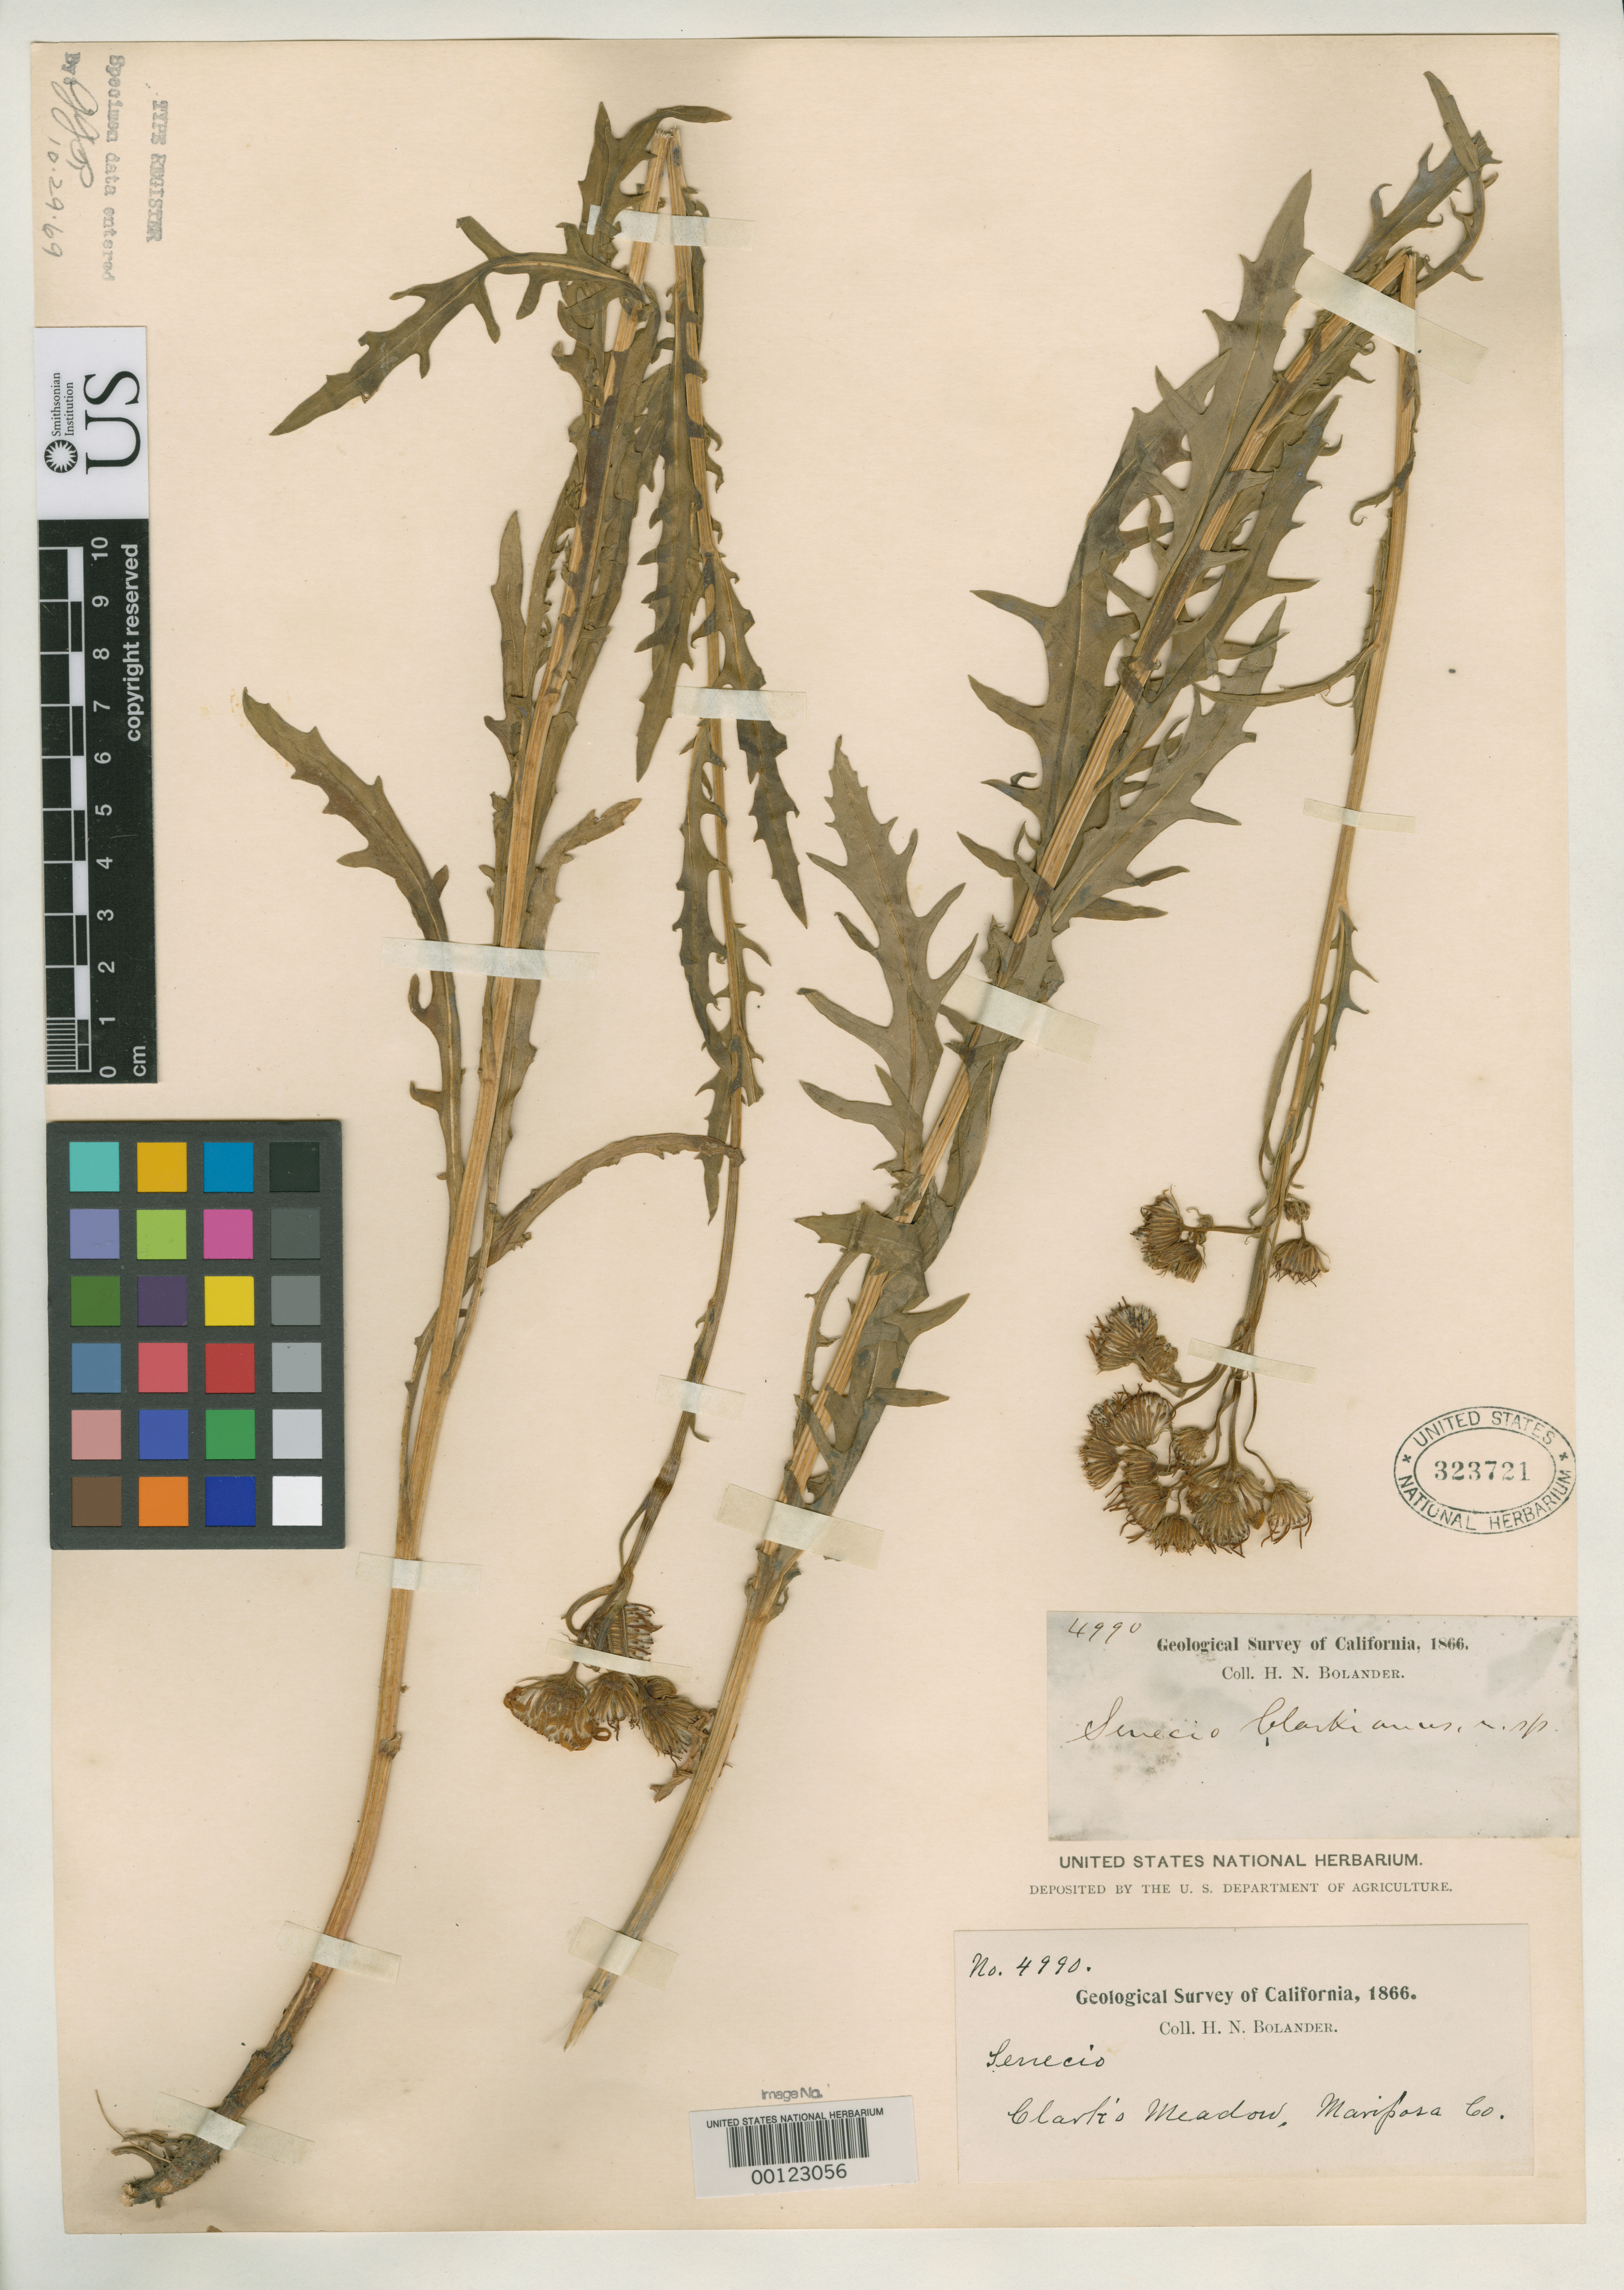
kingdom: Plantae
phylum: Tracheophyta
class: Magnoliopsida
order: Asterales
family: Asteraceae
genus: Senecio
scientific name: Senecio clarkianus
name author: A. Gray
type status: Syntype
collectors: H. Bolander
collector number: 4990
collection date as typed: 1866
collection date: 1866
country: United States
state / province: California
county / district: Mariposa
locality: Clark's Meadow, Mariposa Co.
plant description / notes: No collection number cited. Protologue, "In Clark's meadow, below the Mariposa Big-tree Grove, Bolander". A single sheet of Bolander 5004 at GH is recorded in HUH records as "holotype" but at least 2 collections at US (Bolander 4990 & 5004) appear to bear original annotations by A. Gray.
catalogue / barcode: US 323721